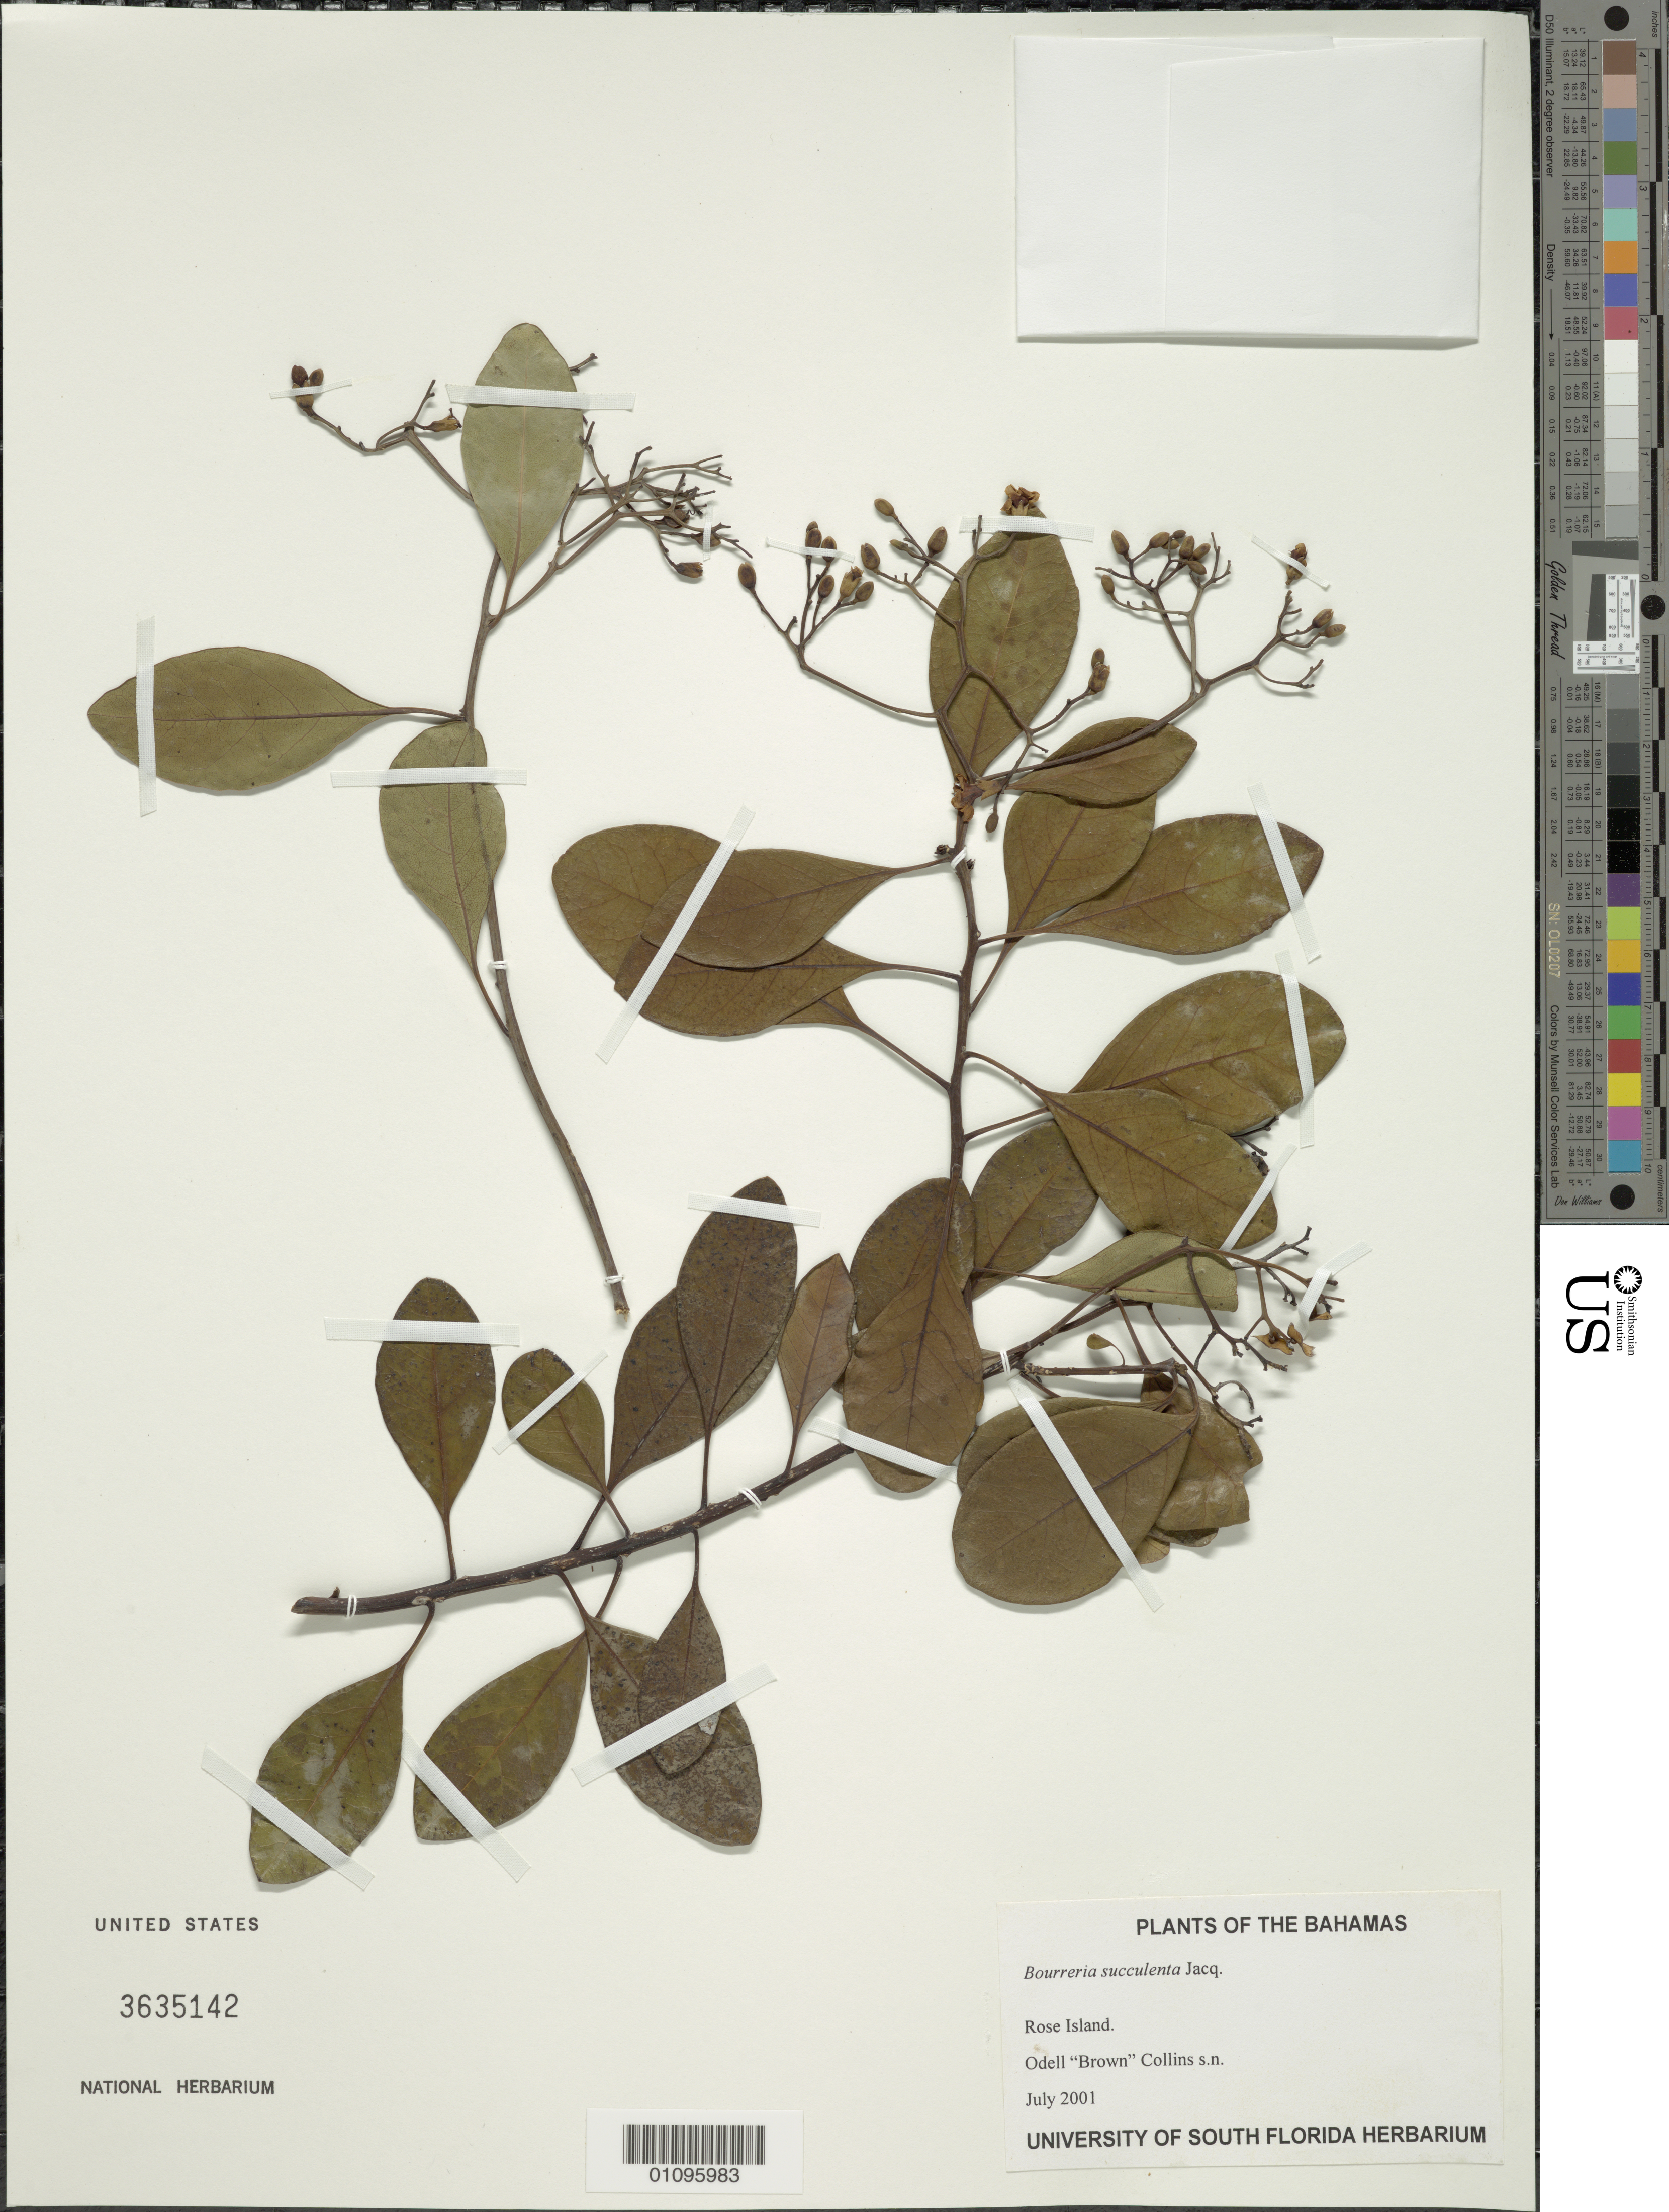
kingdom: Plantae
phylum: Tracheophyta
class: Magnoliopsida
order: Boraginales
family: Ehretiaceae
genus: Bourreria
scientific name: Bourreria succulenta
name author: Jacq.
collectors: O. Collins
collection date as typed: Jul 2011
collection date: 2011-07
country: Bahamas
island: Rose I.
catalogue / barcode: US 3635142